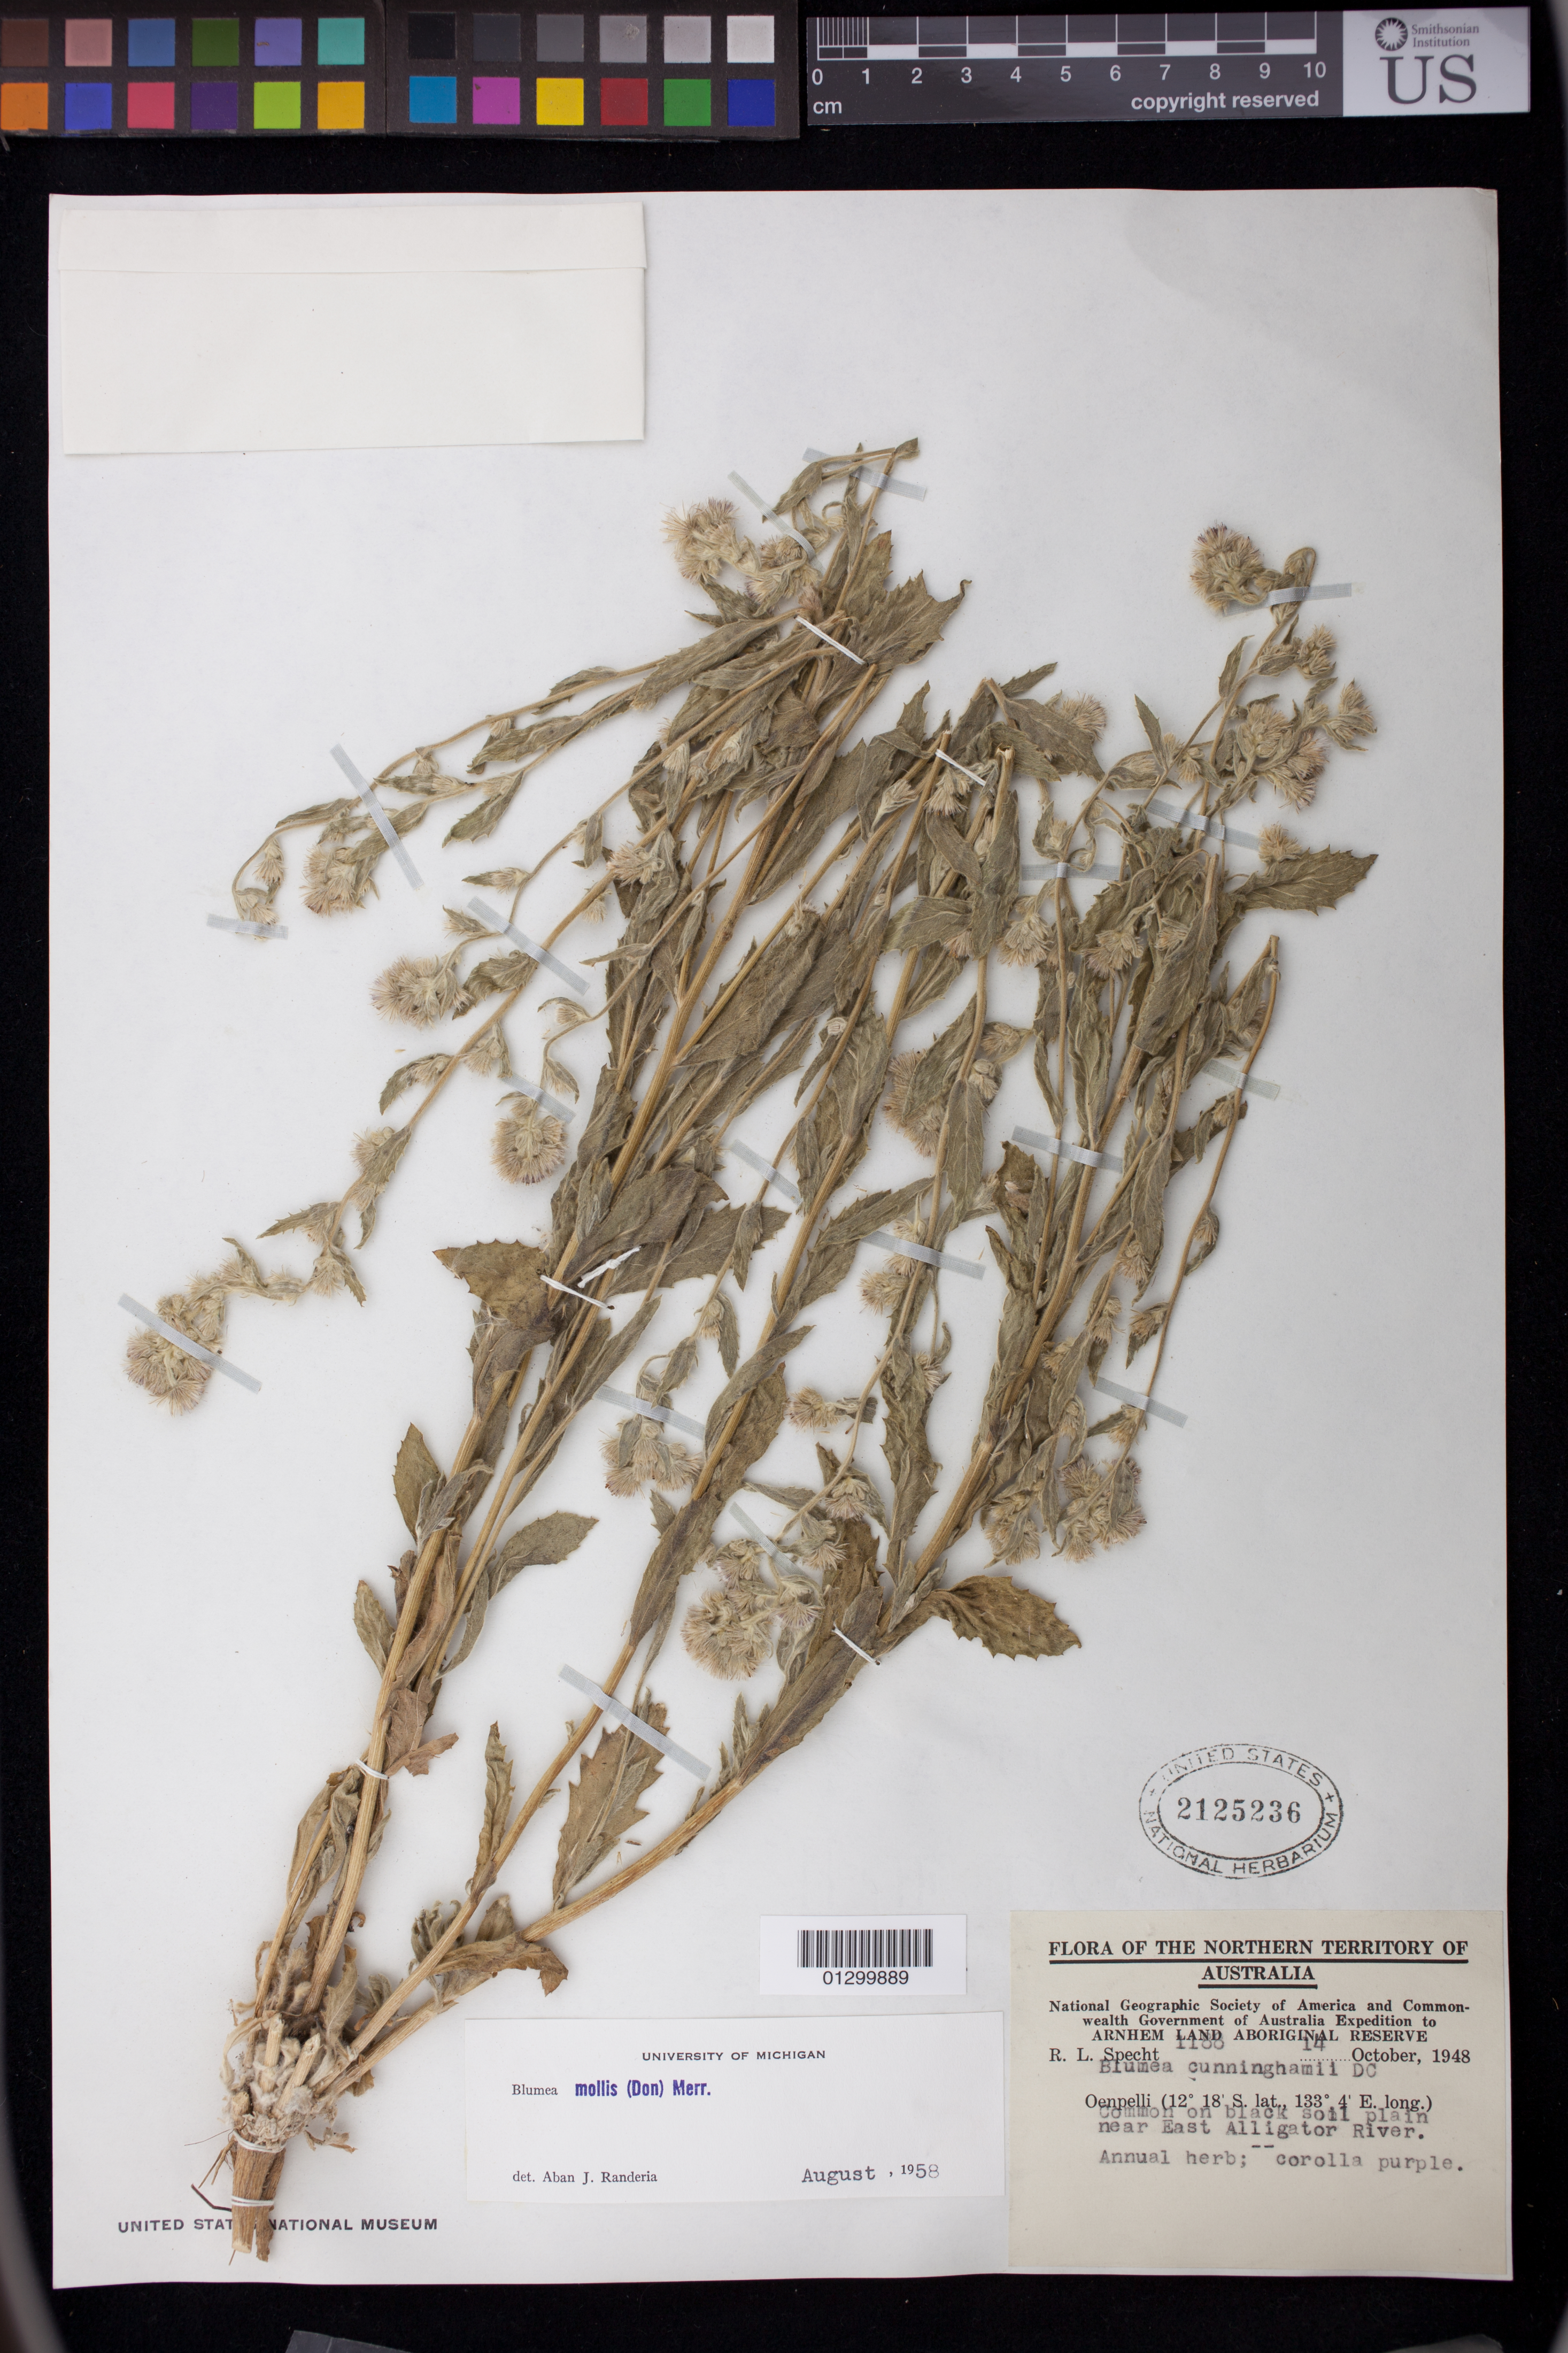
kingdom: Plantae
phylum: Tracheophyta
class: Magnoliopsida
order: Asterales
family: Asteraceae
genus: Blumea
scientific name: Blumea mollis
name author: (D. Don) Merr.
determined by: Randeria, Aban J.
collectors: R. L. Specht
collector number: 1188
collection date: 1948-10-14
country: Australia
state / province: Northern Territory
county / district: West Arnhem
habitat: Common in black soil plain near East Alligator River.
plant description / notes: Annual herb; corolla purple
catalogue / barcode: US 2125236